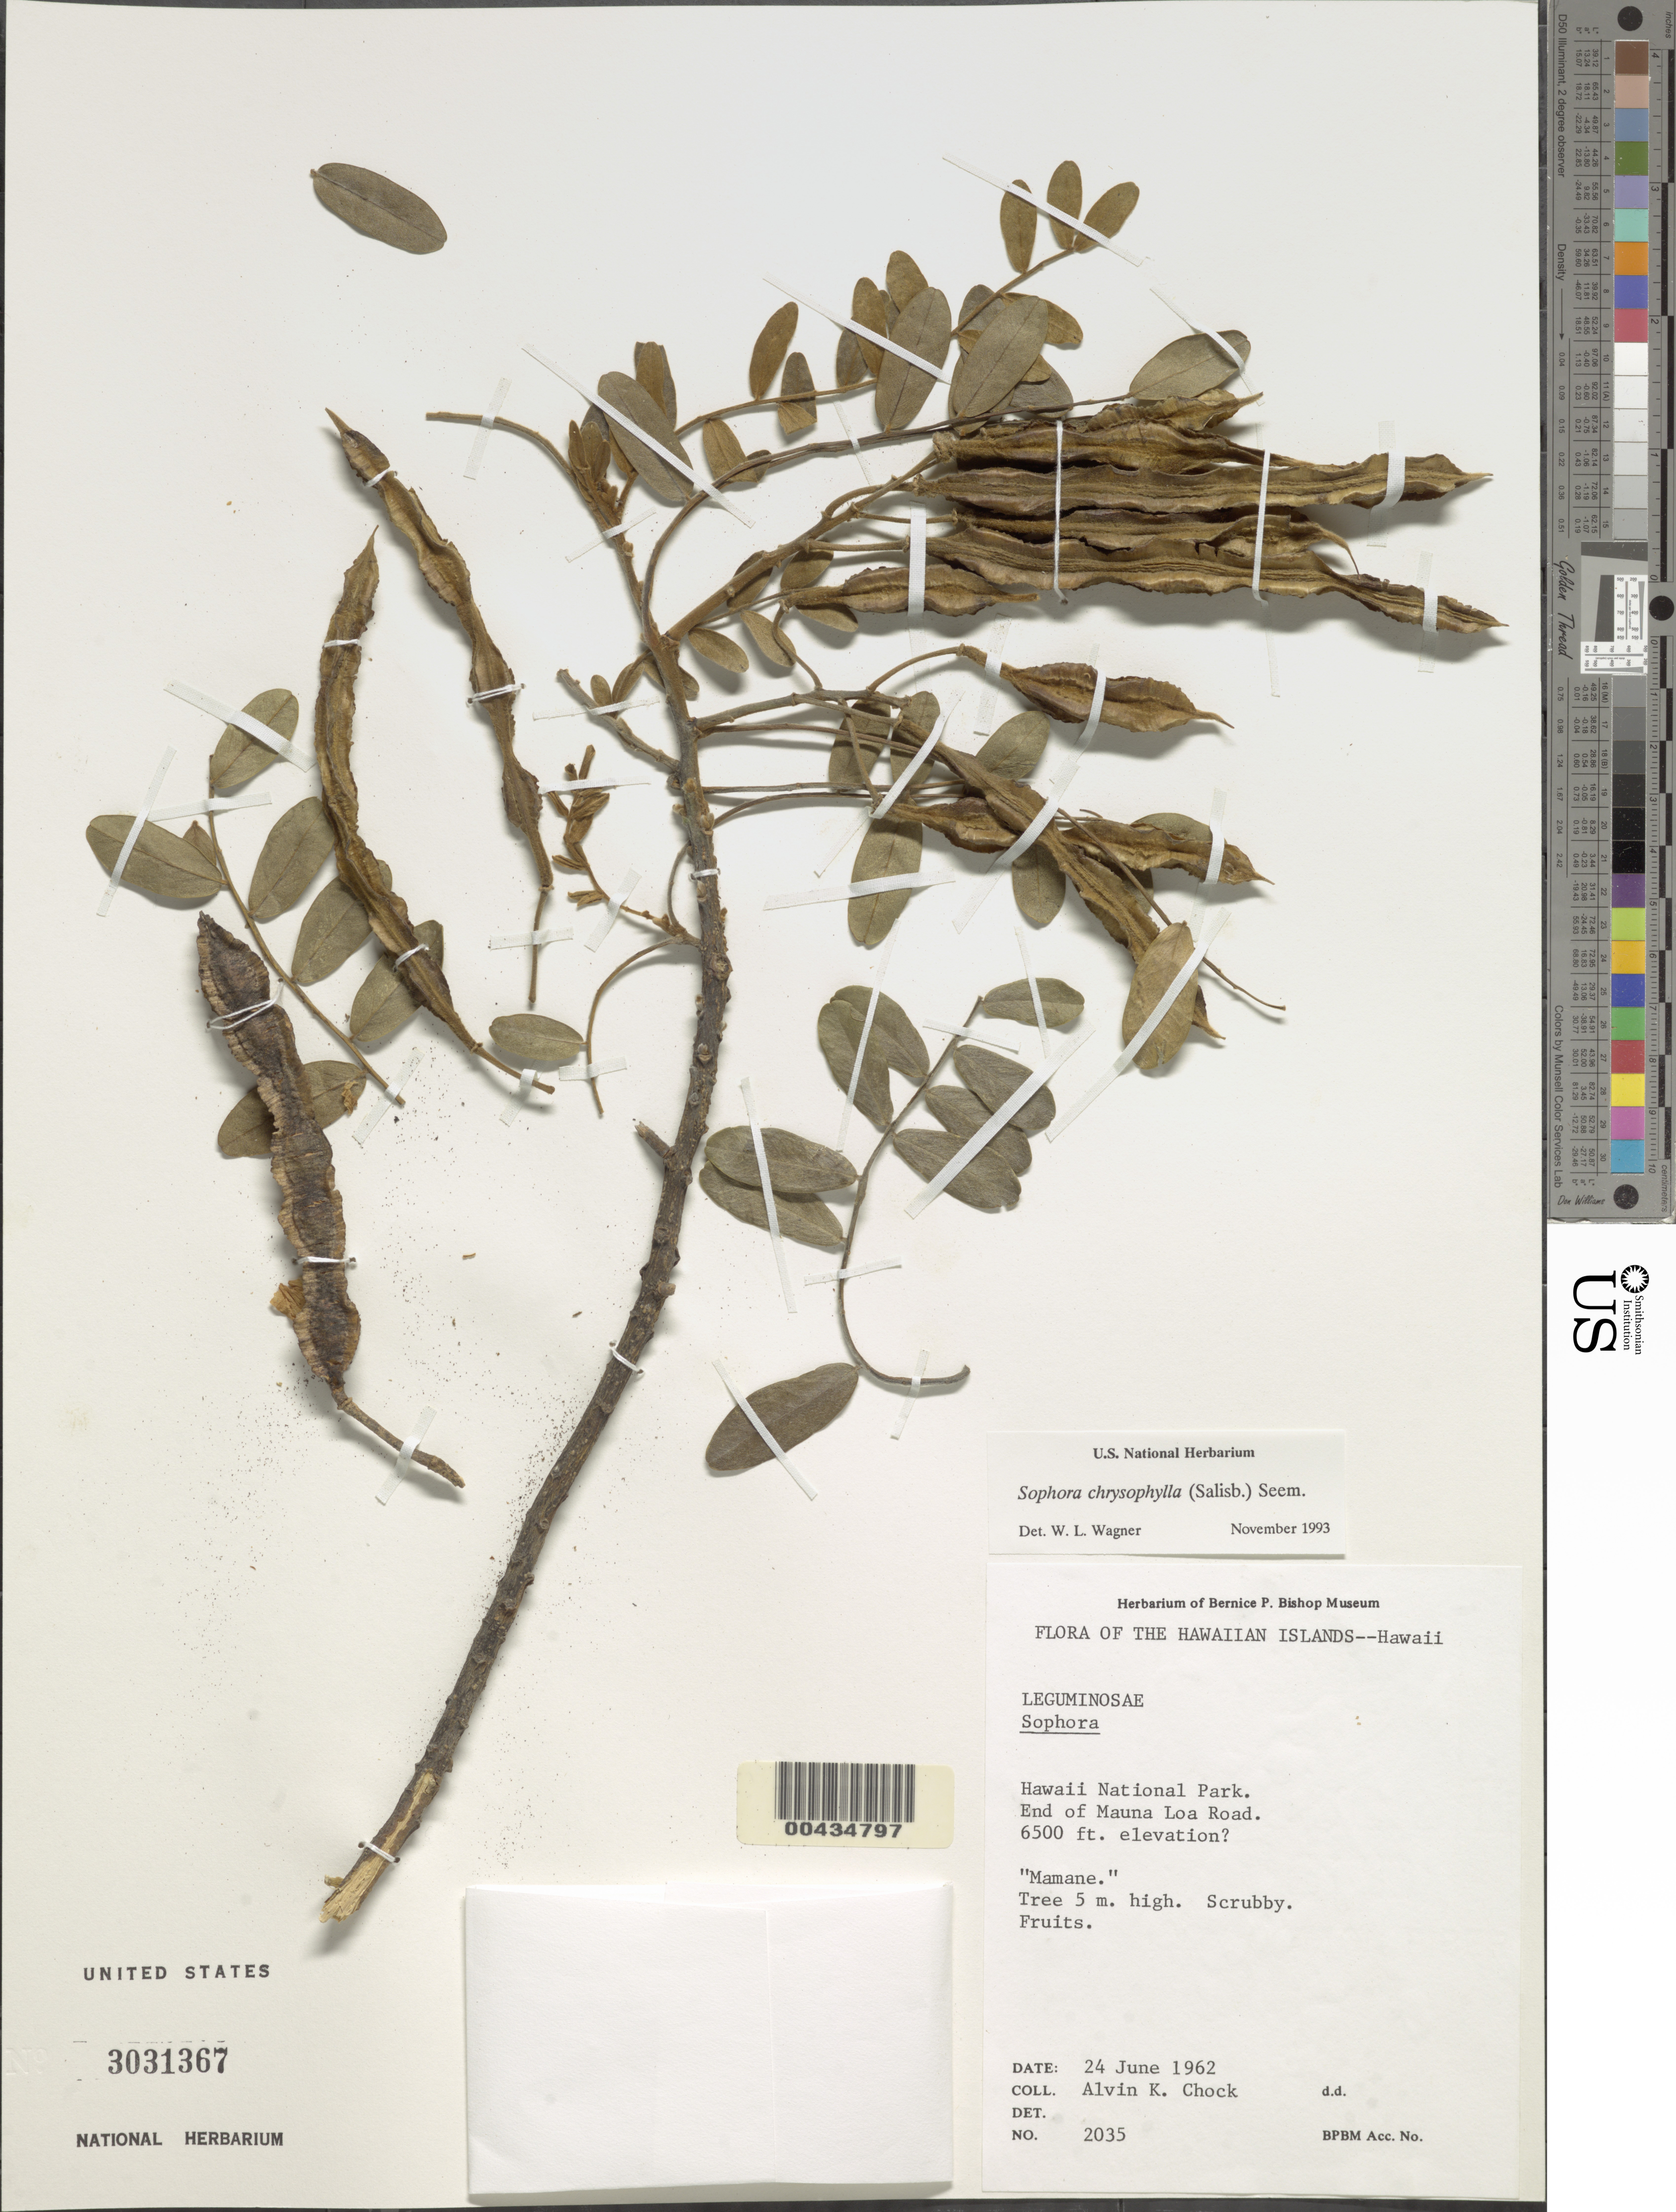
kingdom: Plantae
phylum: Tracheophyta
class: Magnoliopsida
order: Fabales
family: Fabaceae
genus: Sophora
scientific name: Sophora chrysophylla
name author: (Salisb.) Seem.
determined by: Wagner, W. L., (BOT), Smithsonian Institution - National Museum of Natural History (UNITED STATES)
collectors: A. Chock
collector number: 2035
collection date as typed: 24 Jun 1962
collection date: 1962-06-24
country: United States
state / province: Hawaii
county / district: Hawaii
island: Hawaii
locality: Hawaii National Park, end of Mauna Loa Road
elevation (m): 1981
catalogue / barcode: US 3031367